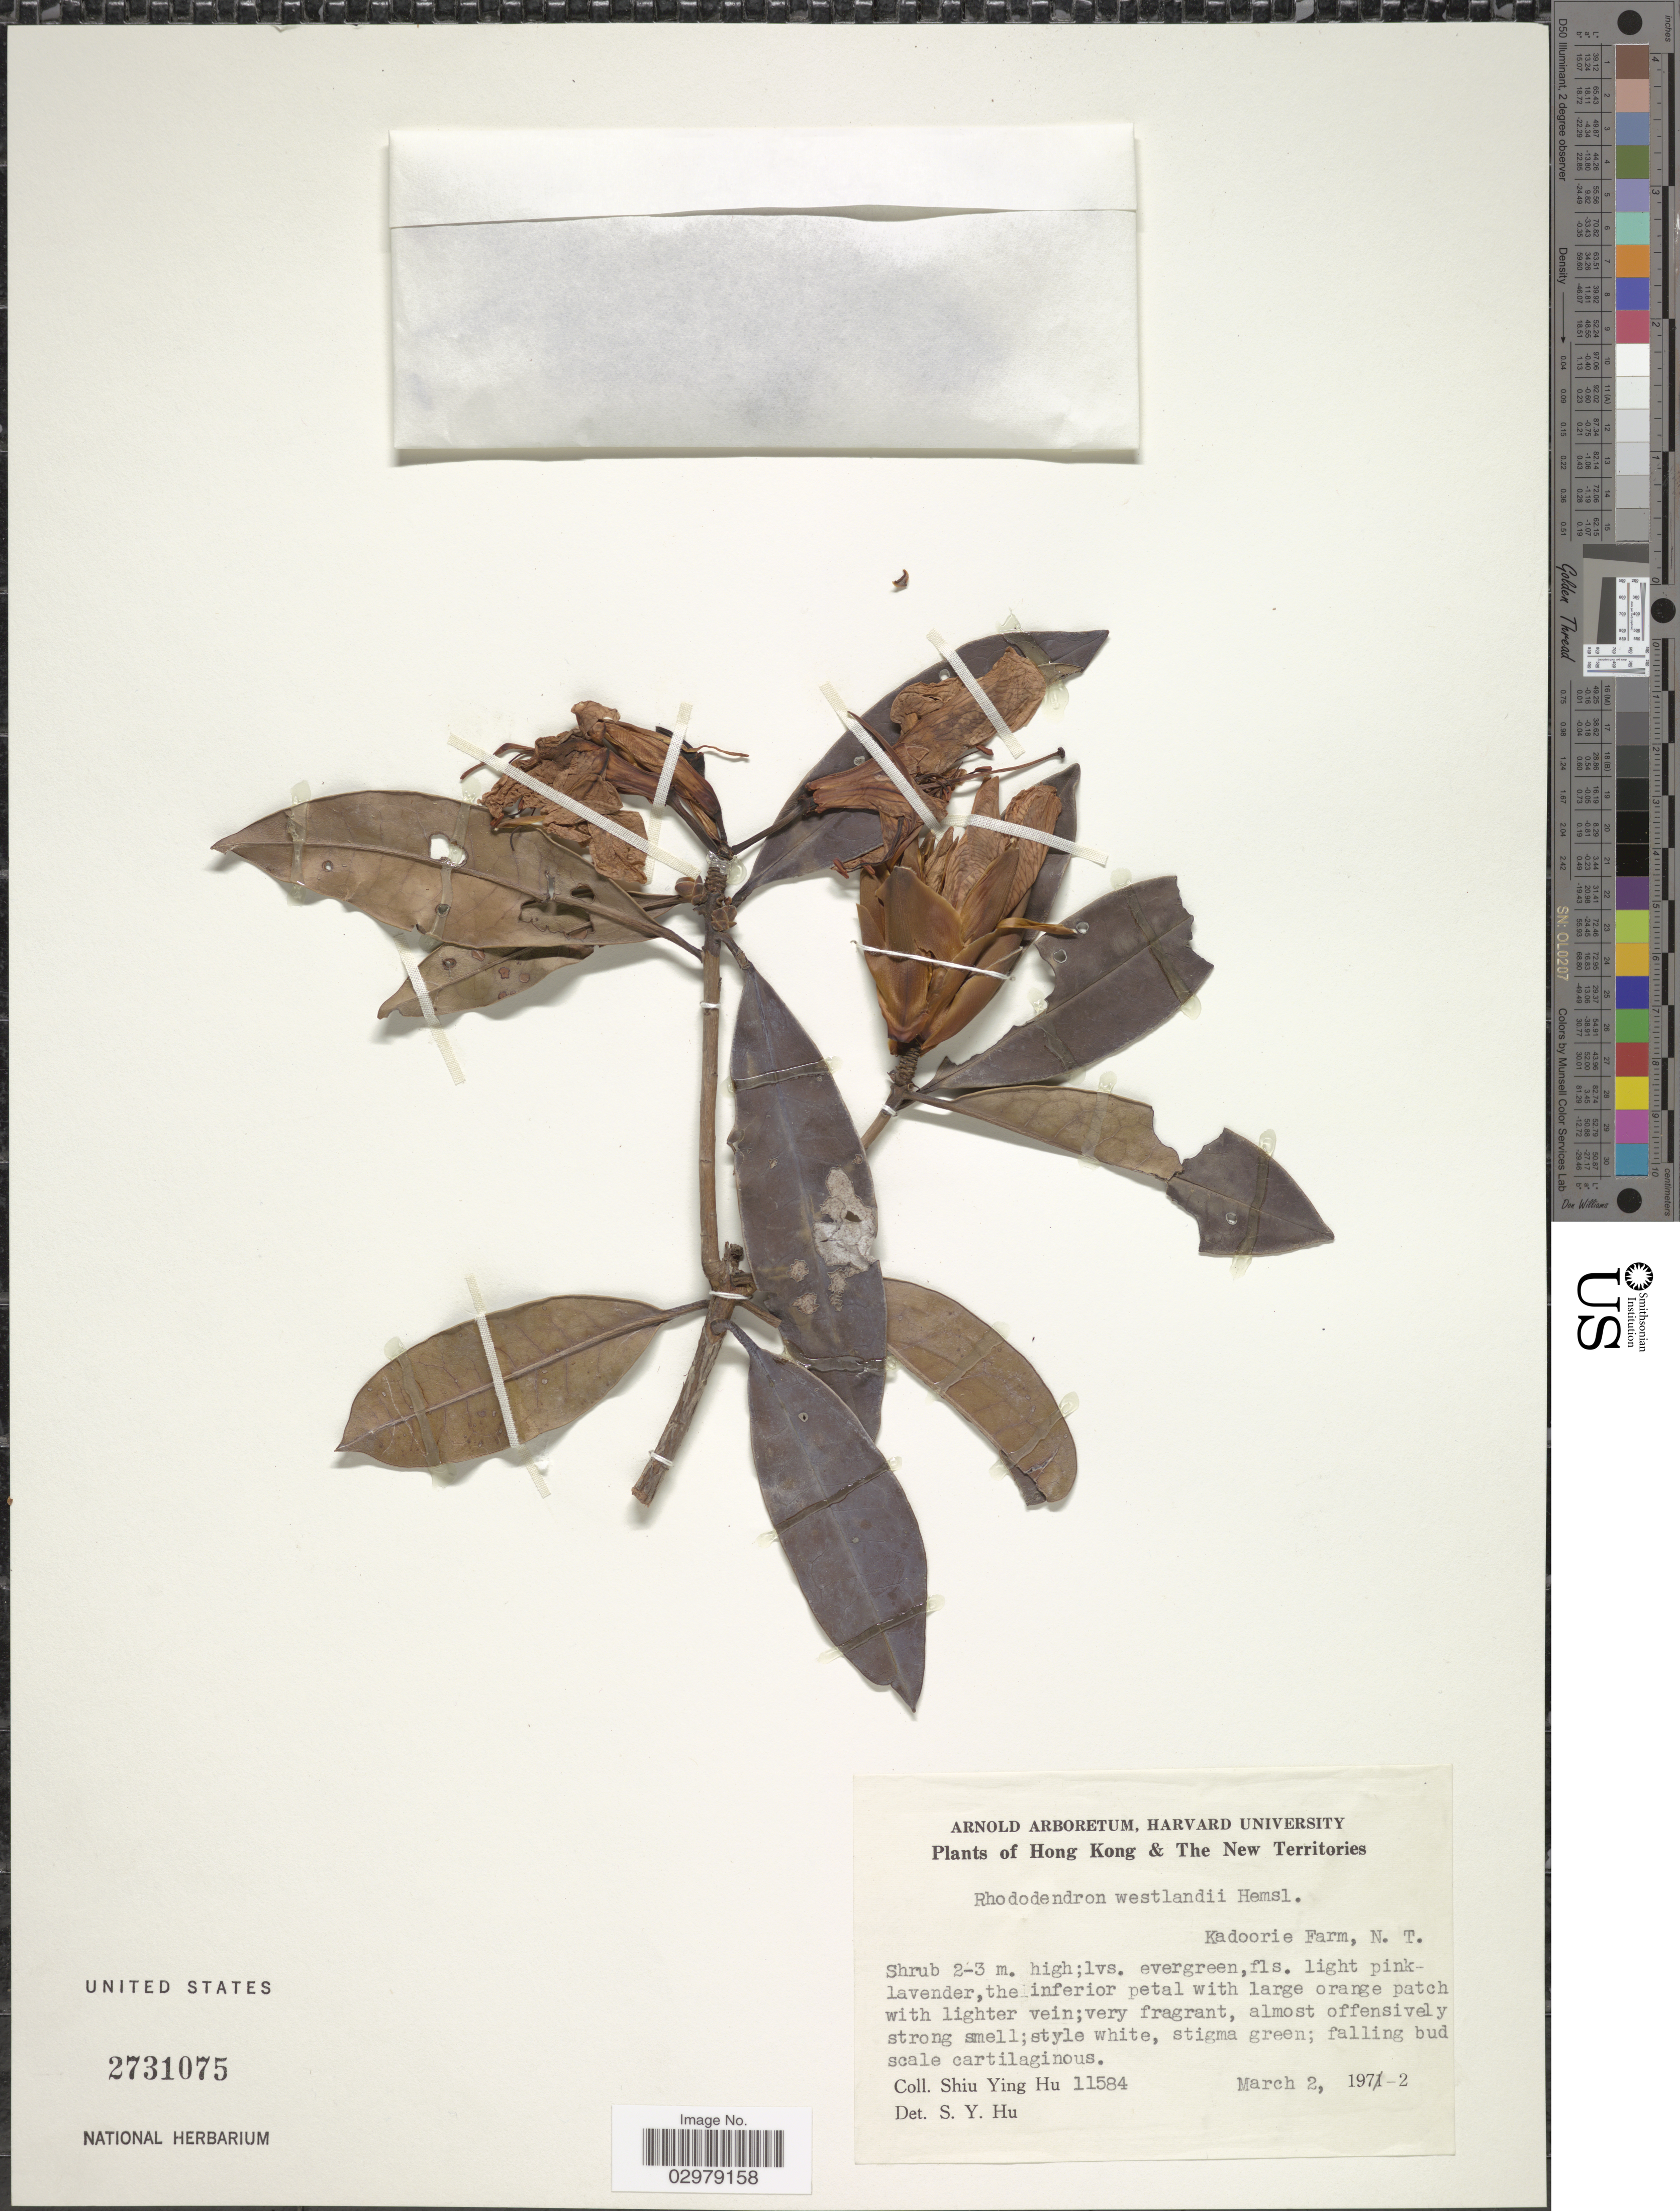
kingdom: Plantae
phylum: Tracheophyta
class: Magnoliopsida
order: Ericales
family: Ericaceae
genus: Rhododendron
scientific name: Rhododendron westlandii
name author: Hemsl.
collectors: S. Y. Hu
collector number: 11584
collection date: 1972-03-02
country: China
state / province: Hong Kong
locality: The New Territories. Kadoorie Farm, N.T.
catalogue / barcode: US 2731075